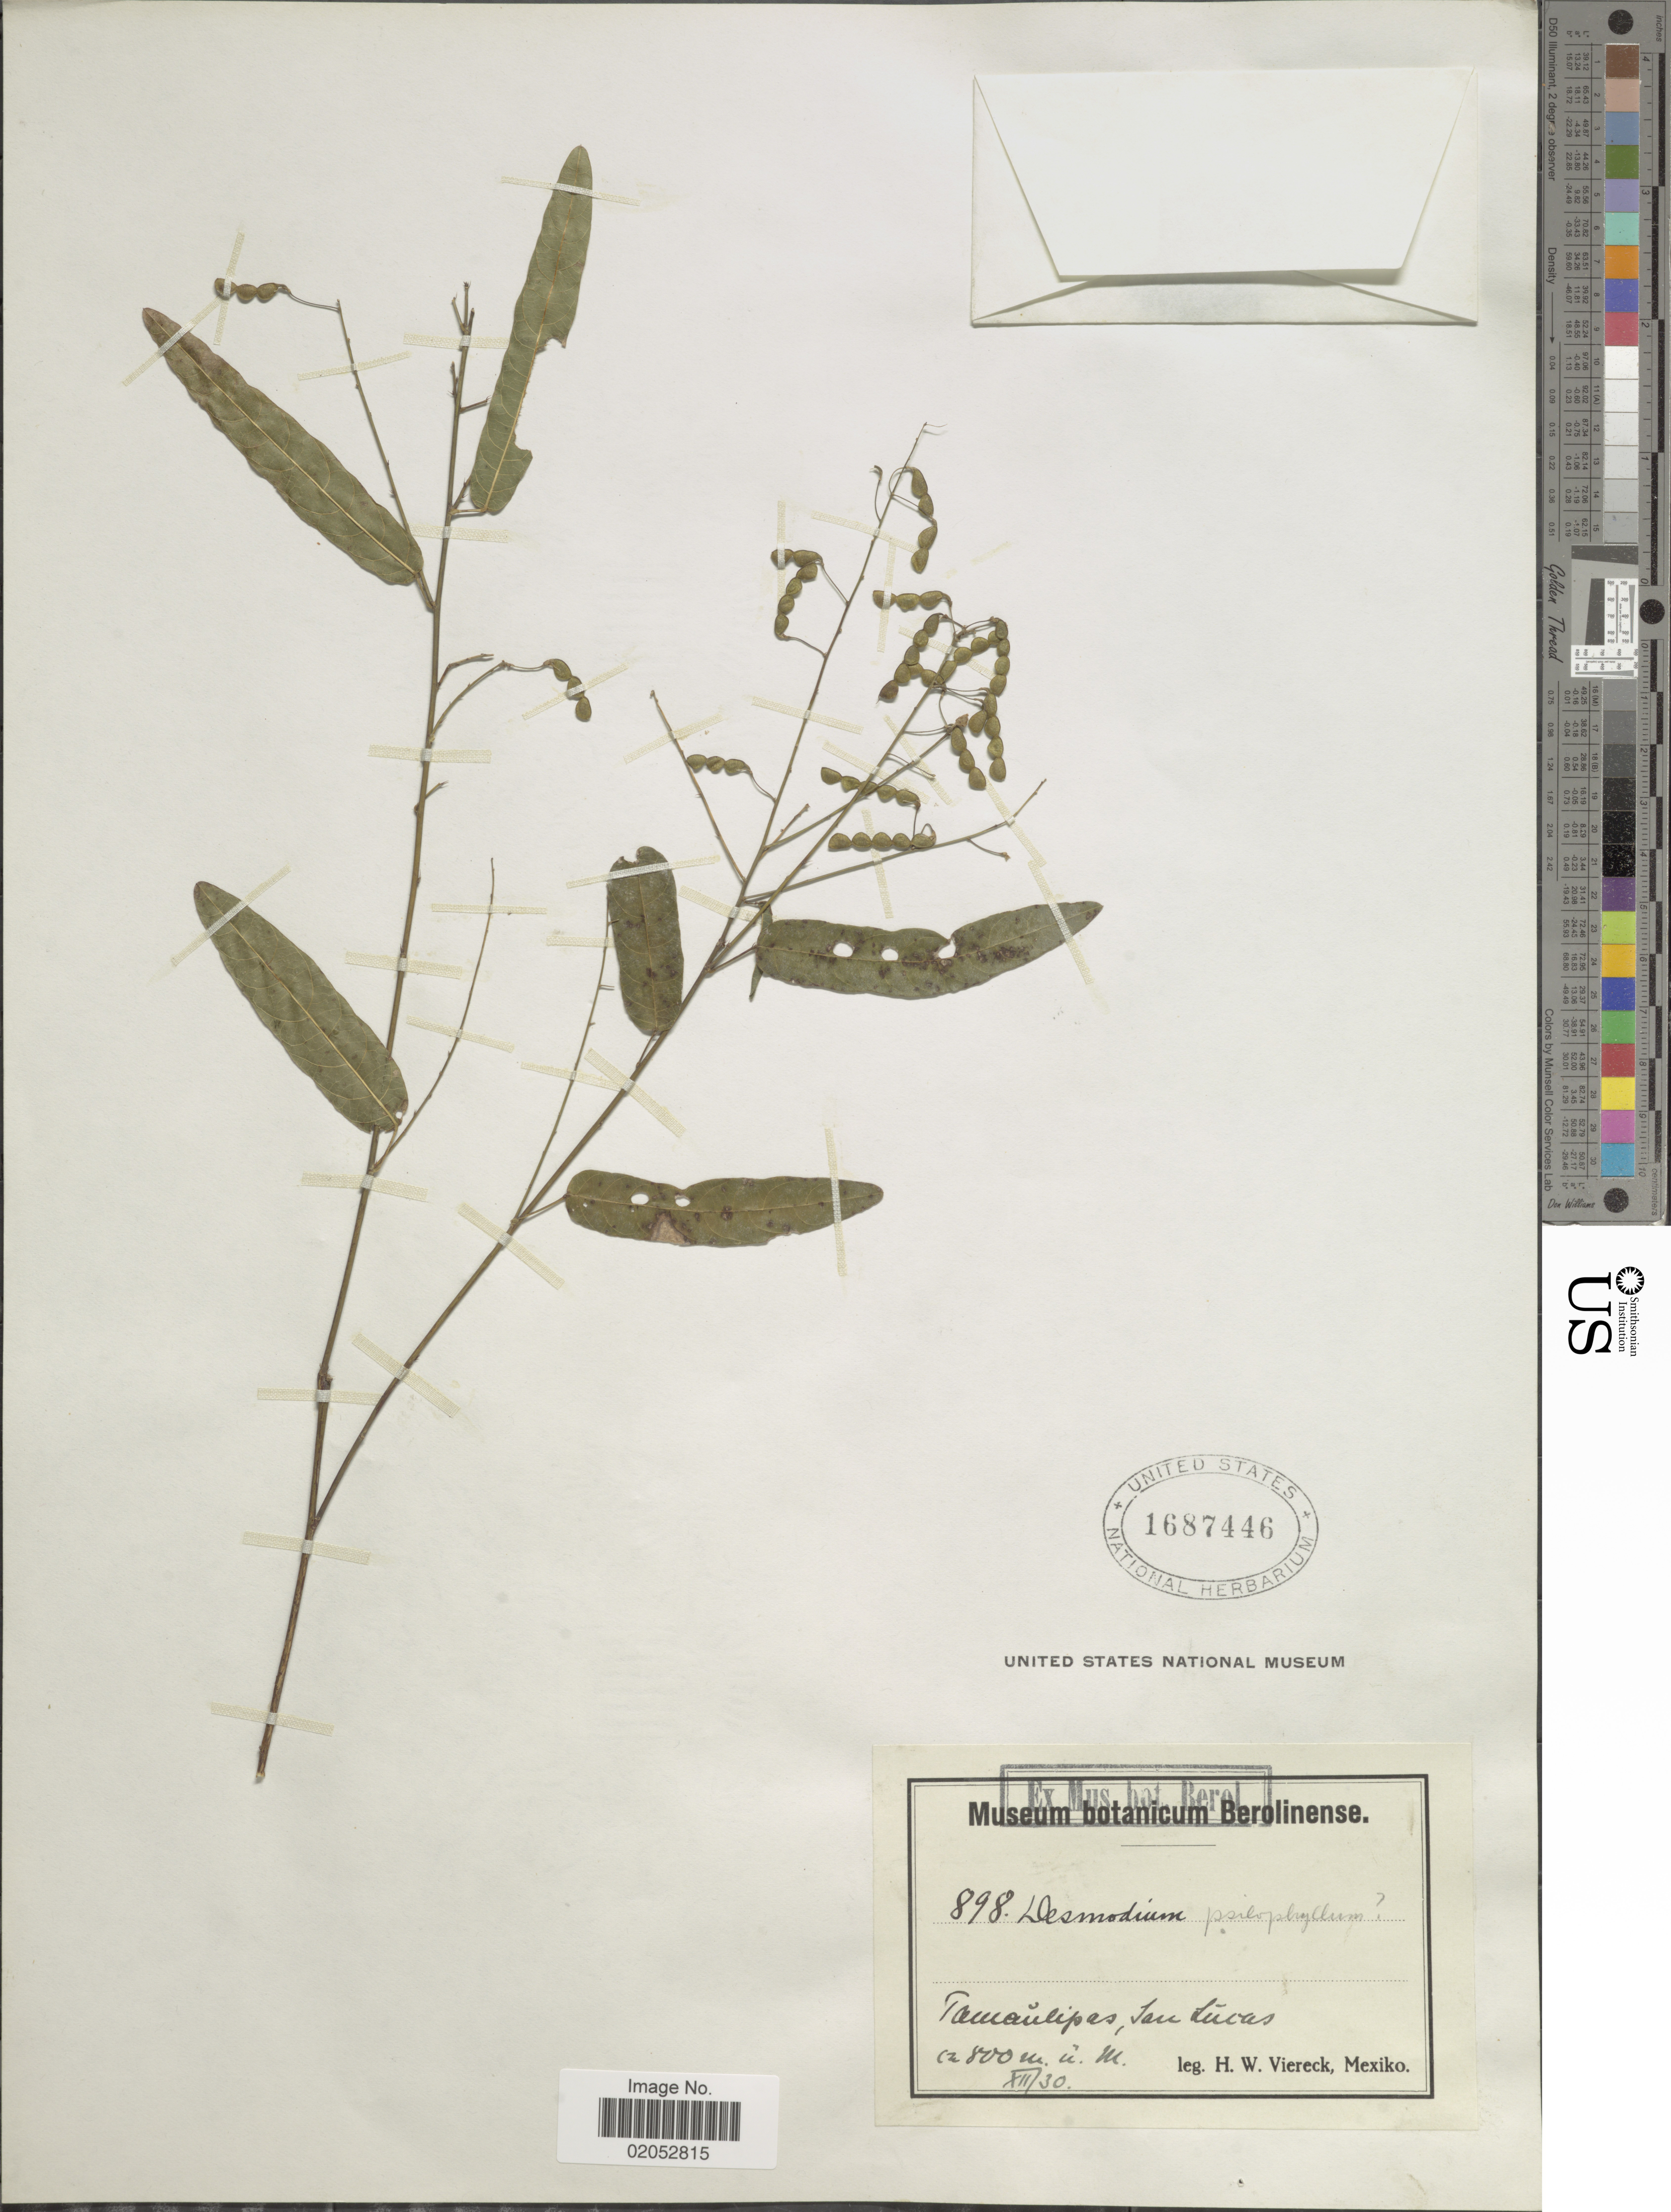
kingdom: Plantae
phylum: Tracheophyta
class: Magnoliopsida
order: Fabales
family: Fabaceae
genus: Desmodium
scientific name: Desmodium psilophyllum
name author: Schltdl.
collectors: H. W. Viereck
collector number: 898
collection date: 1930-12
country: Mexico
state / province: Tamaulipas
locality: San Lucas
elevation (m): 800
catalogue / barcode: US 1687446